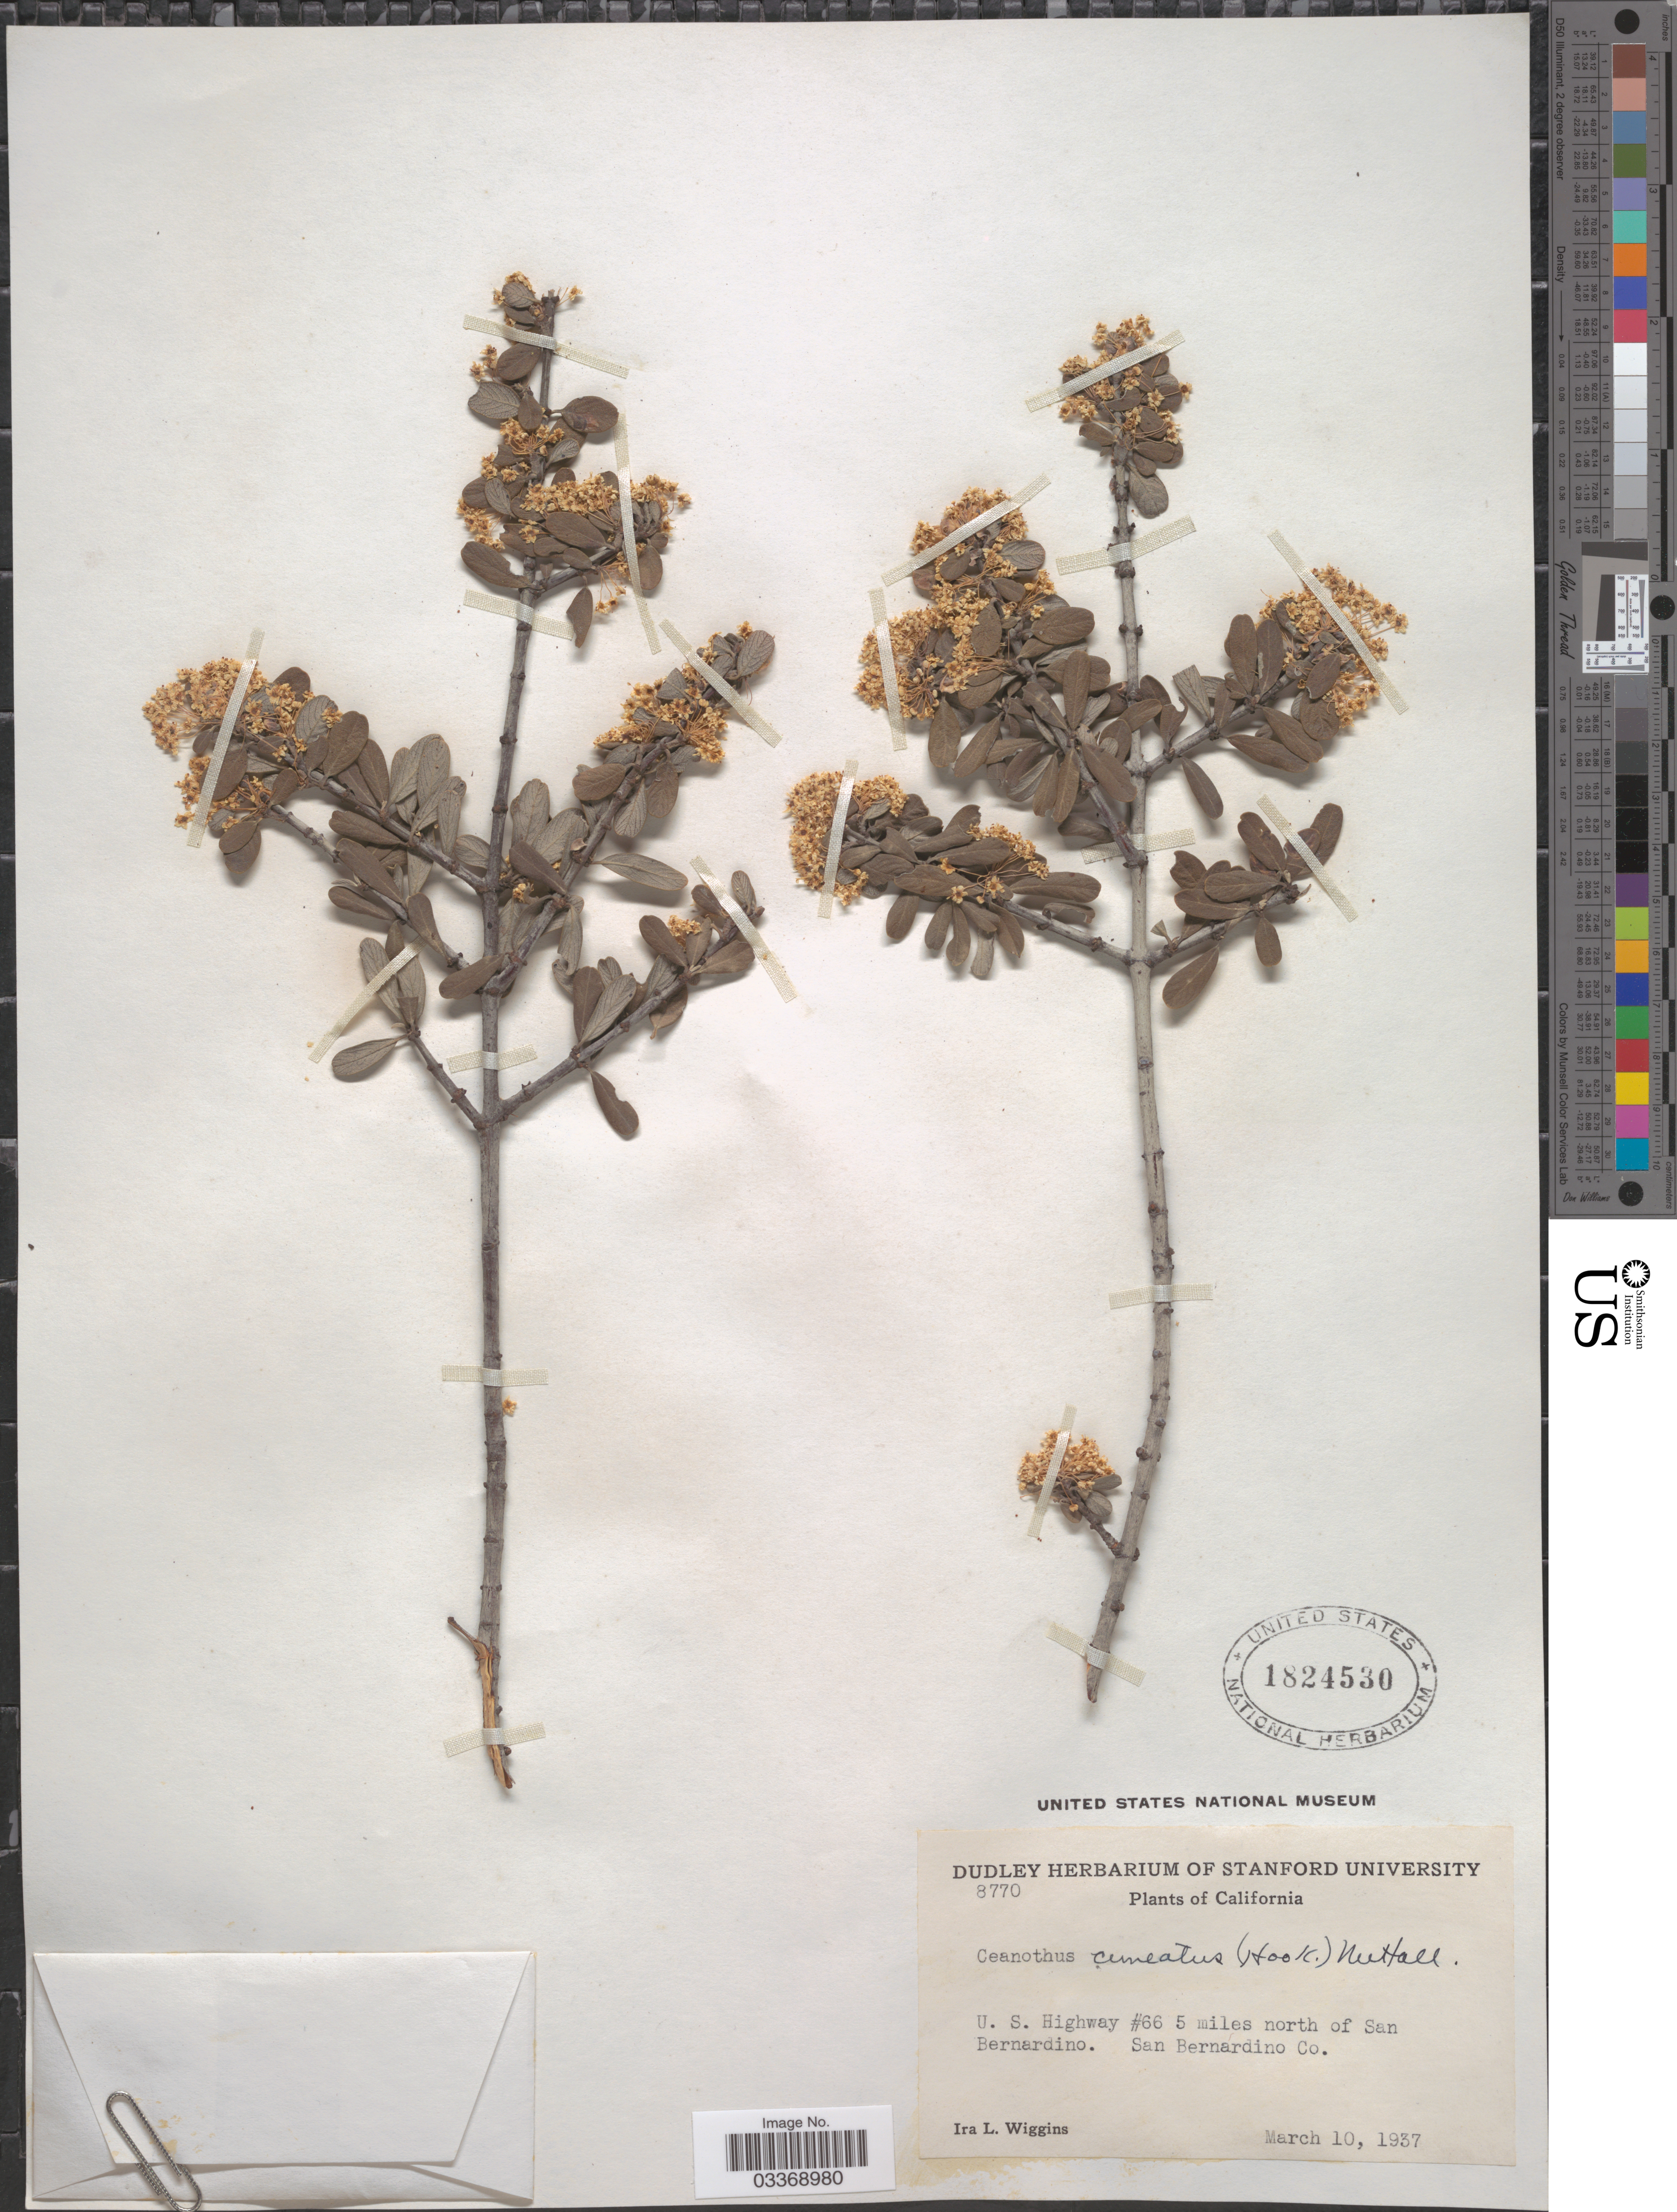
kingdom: Plantae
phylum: Tracheophyta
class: Magnoliopsida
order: Rosales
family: Rhamnaceae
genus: Ceanothus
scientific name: Ceanothus cuneatus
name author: (Hook.) Nutt.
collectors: I. L. Wiggins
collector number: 8770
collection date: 1937-03-10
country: United States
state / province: California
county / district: San Bernardino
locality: U. S. Highway #66 5 miles north of San Bernardino. San Bernardino Co.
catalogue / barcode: US 1824530